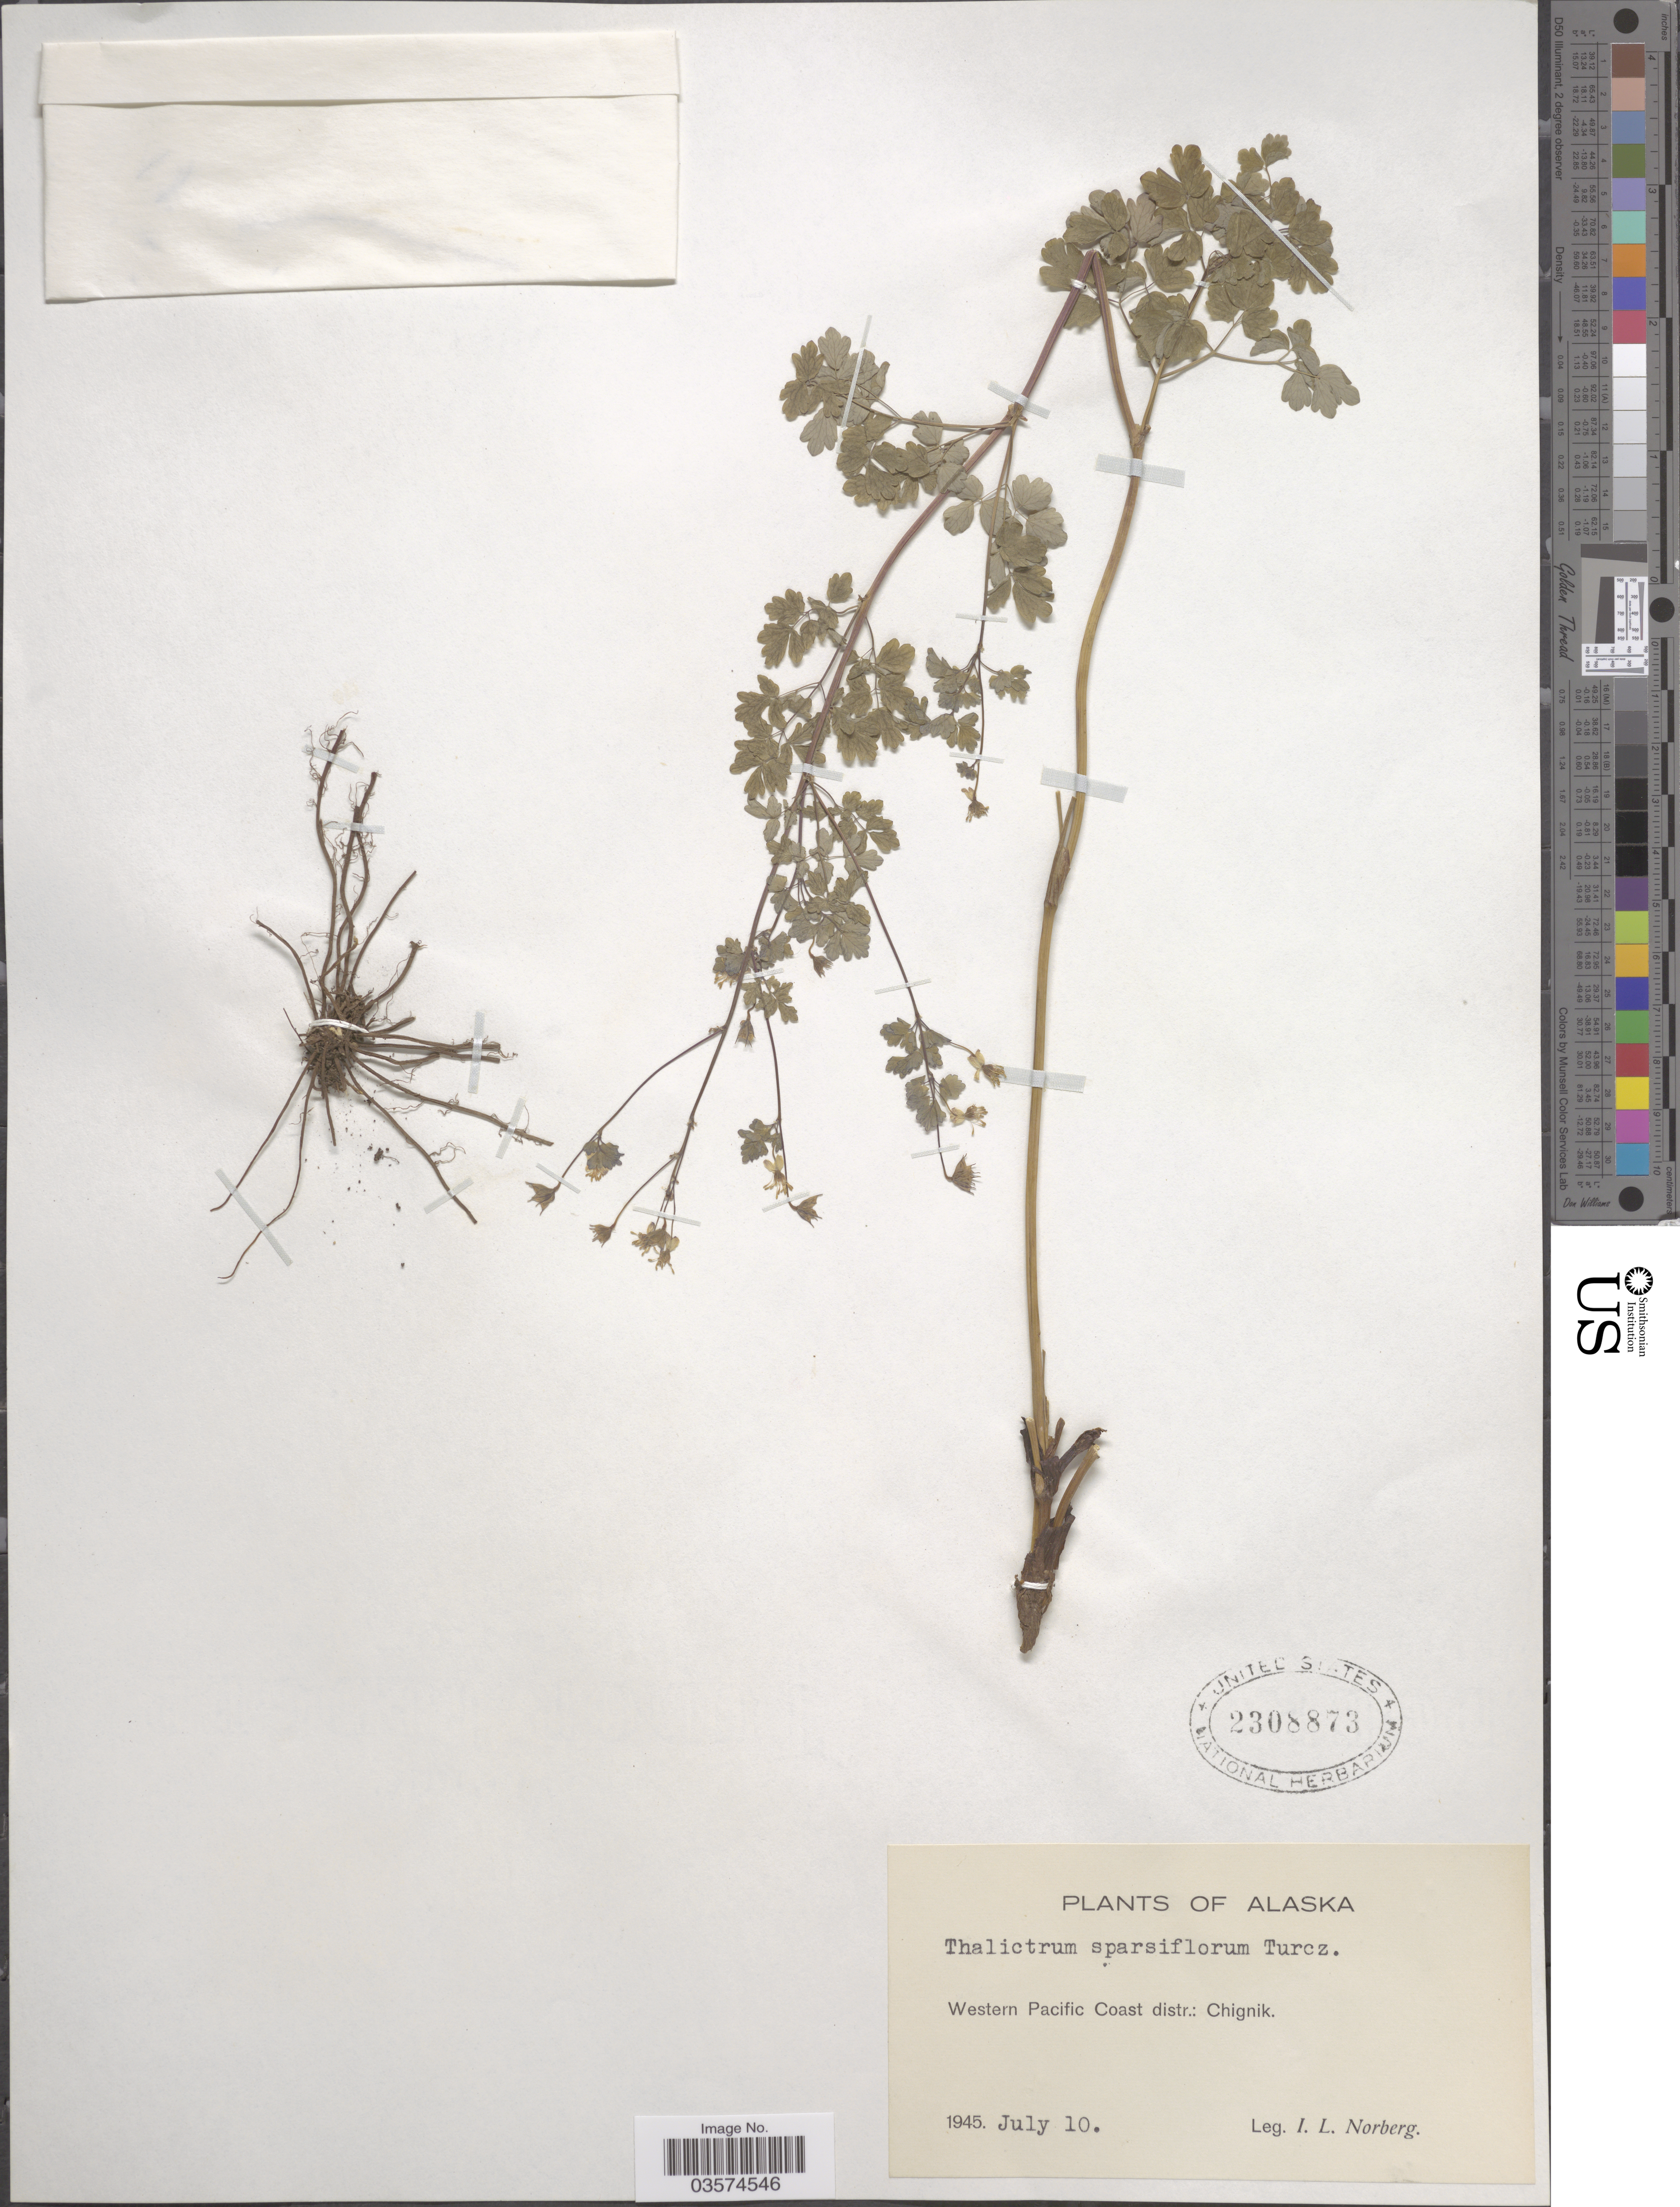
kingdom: Plantae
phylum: Tracheophyta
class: Magnoliopsida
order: Ranunculales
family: Ranunculaceae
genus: Thalictrum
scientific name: Thalictrum sparsiflorum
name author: Turcz. ex Fisch. & C.A. Mey.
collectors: I. Norberg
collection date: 1945-07-10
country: United States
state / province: Alaska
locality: Western Pacific Coast distr.: Chignik.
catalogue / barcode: US 2308873